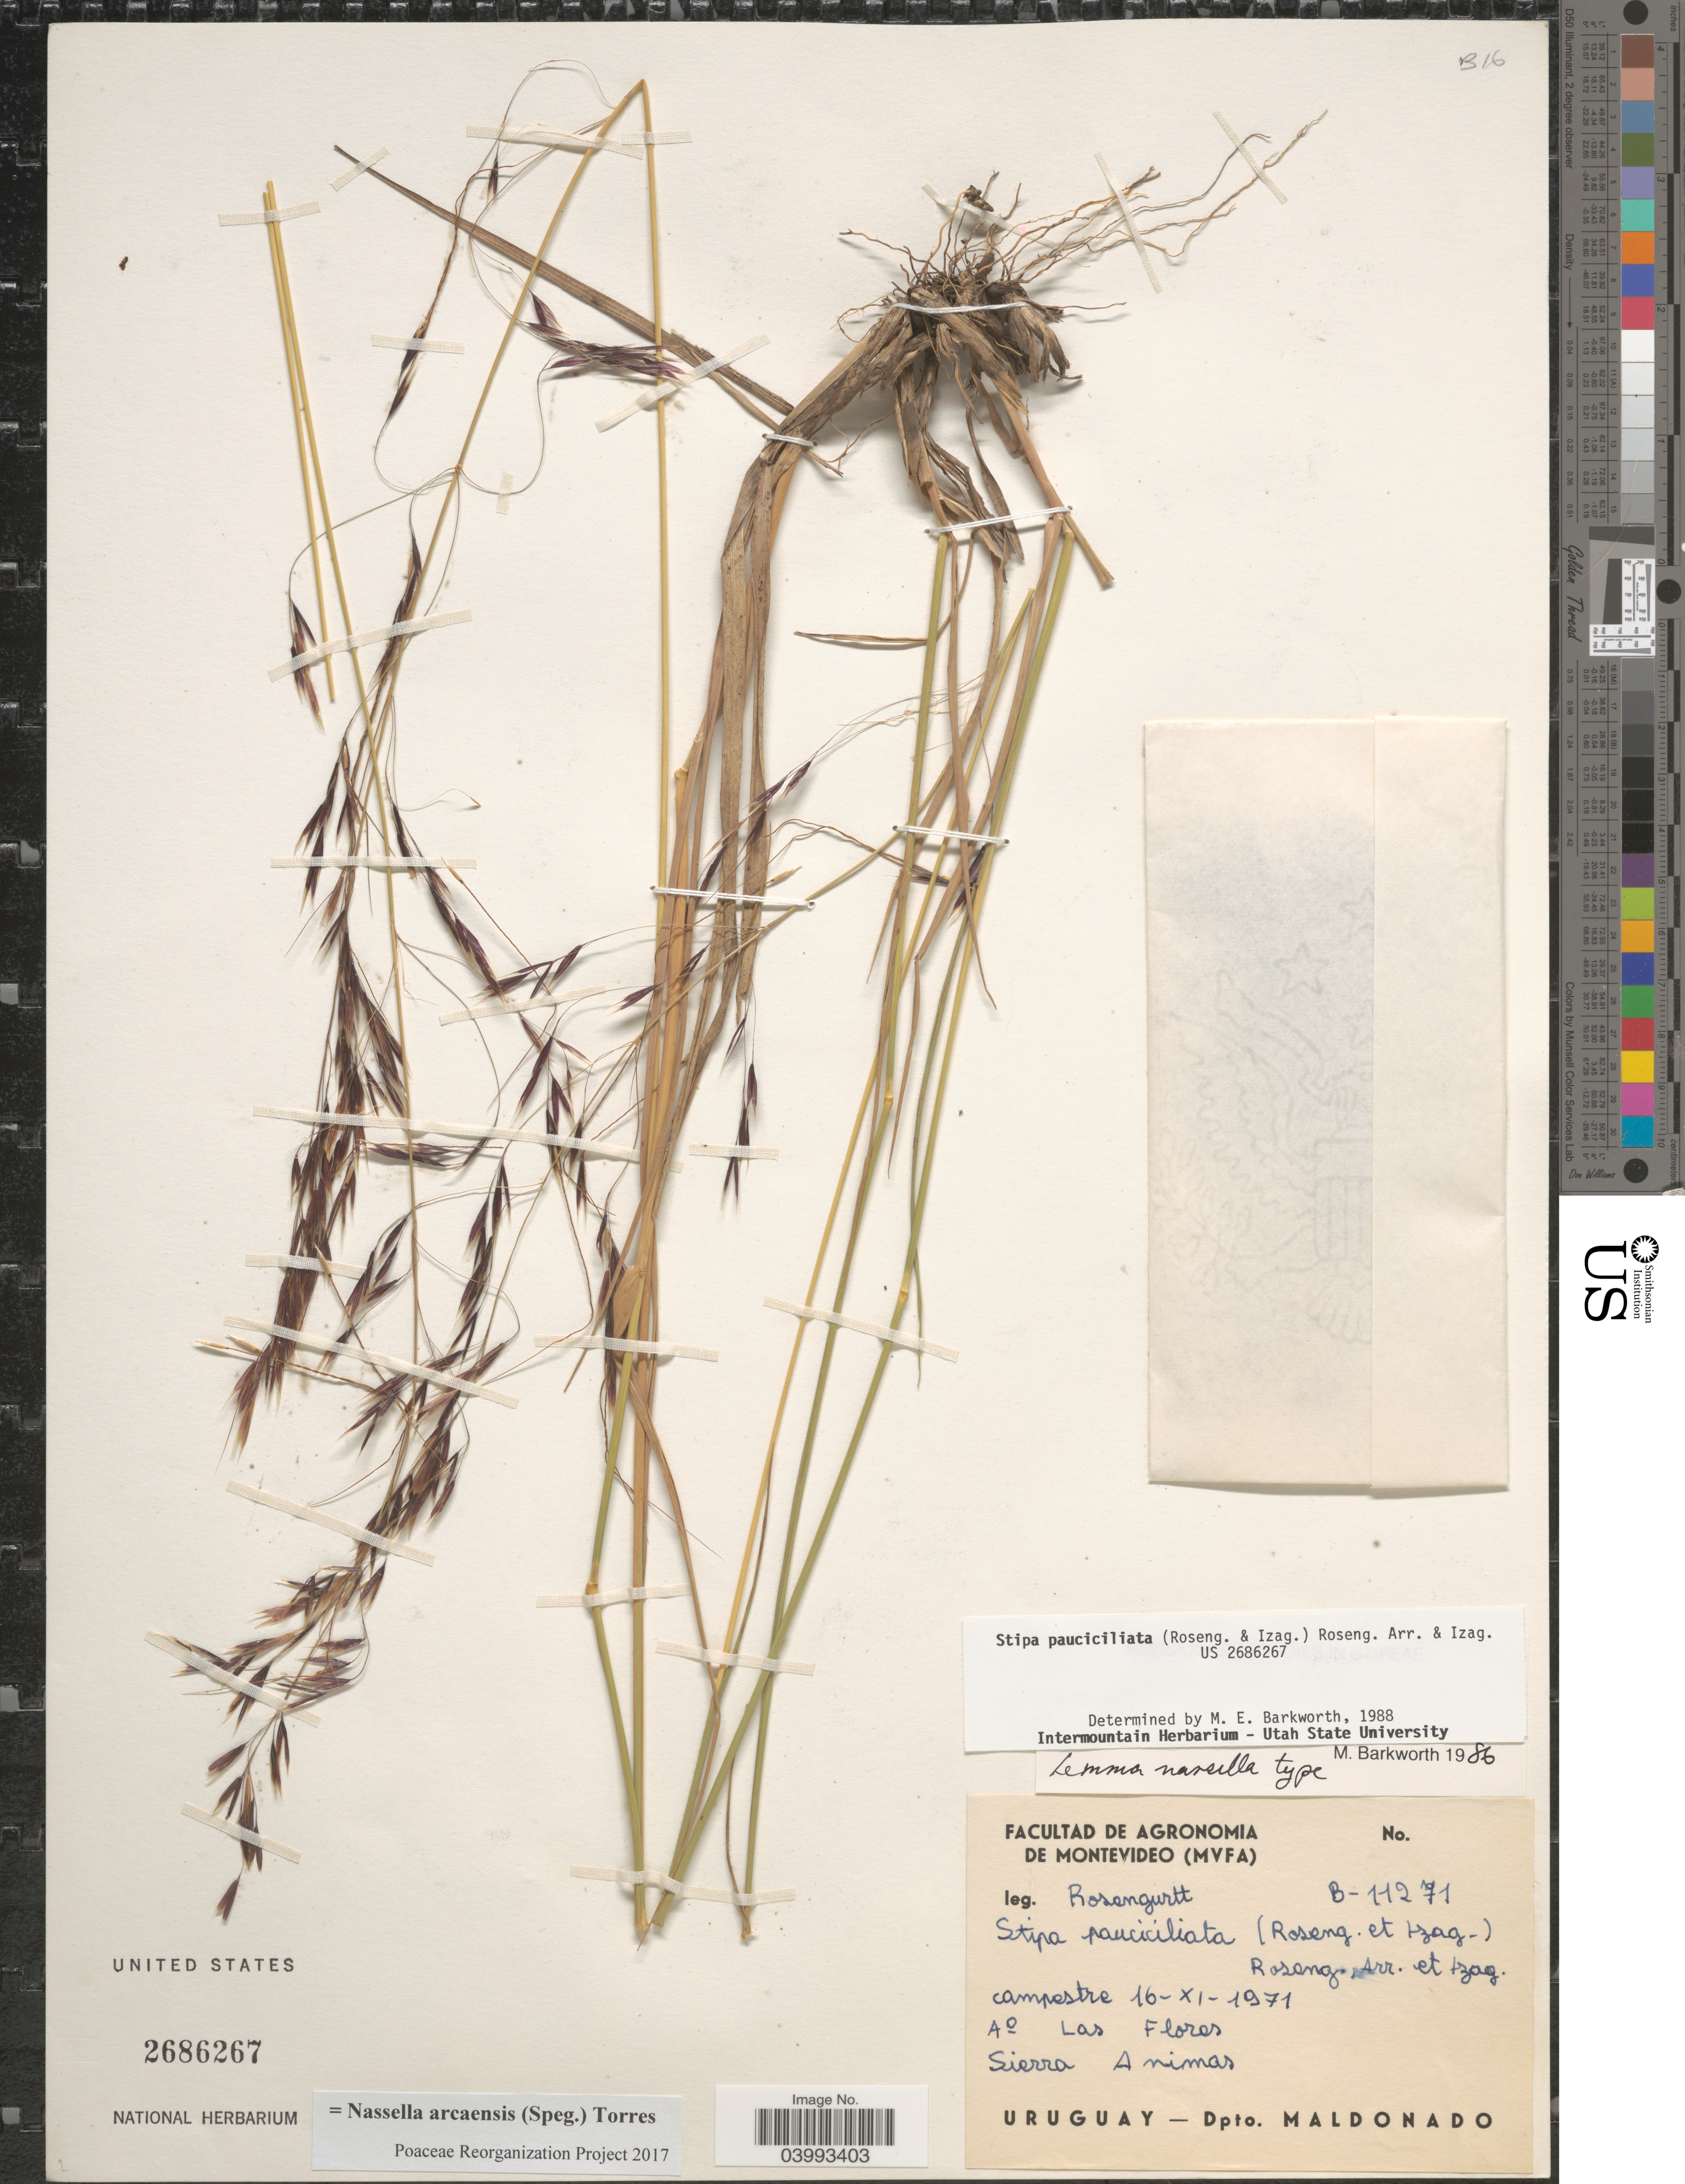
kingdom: Plantae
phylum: Tracheophyta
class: Liliopsida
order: Poales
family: Poaceae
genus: Nassella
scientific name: Nassella arcaensis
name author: (Speg.) A.M. Torres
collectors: Rosengurtt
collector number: B-11271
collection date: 1971-11-16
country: Uruguay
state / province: Maldonado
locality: Campestre. Aº Las Flores. Sierra Animas. Dpto. Maldonado.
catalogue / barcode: US 2686267